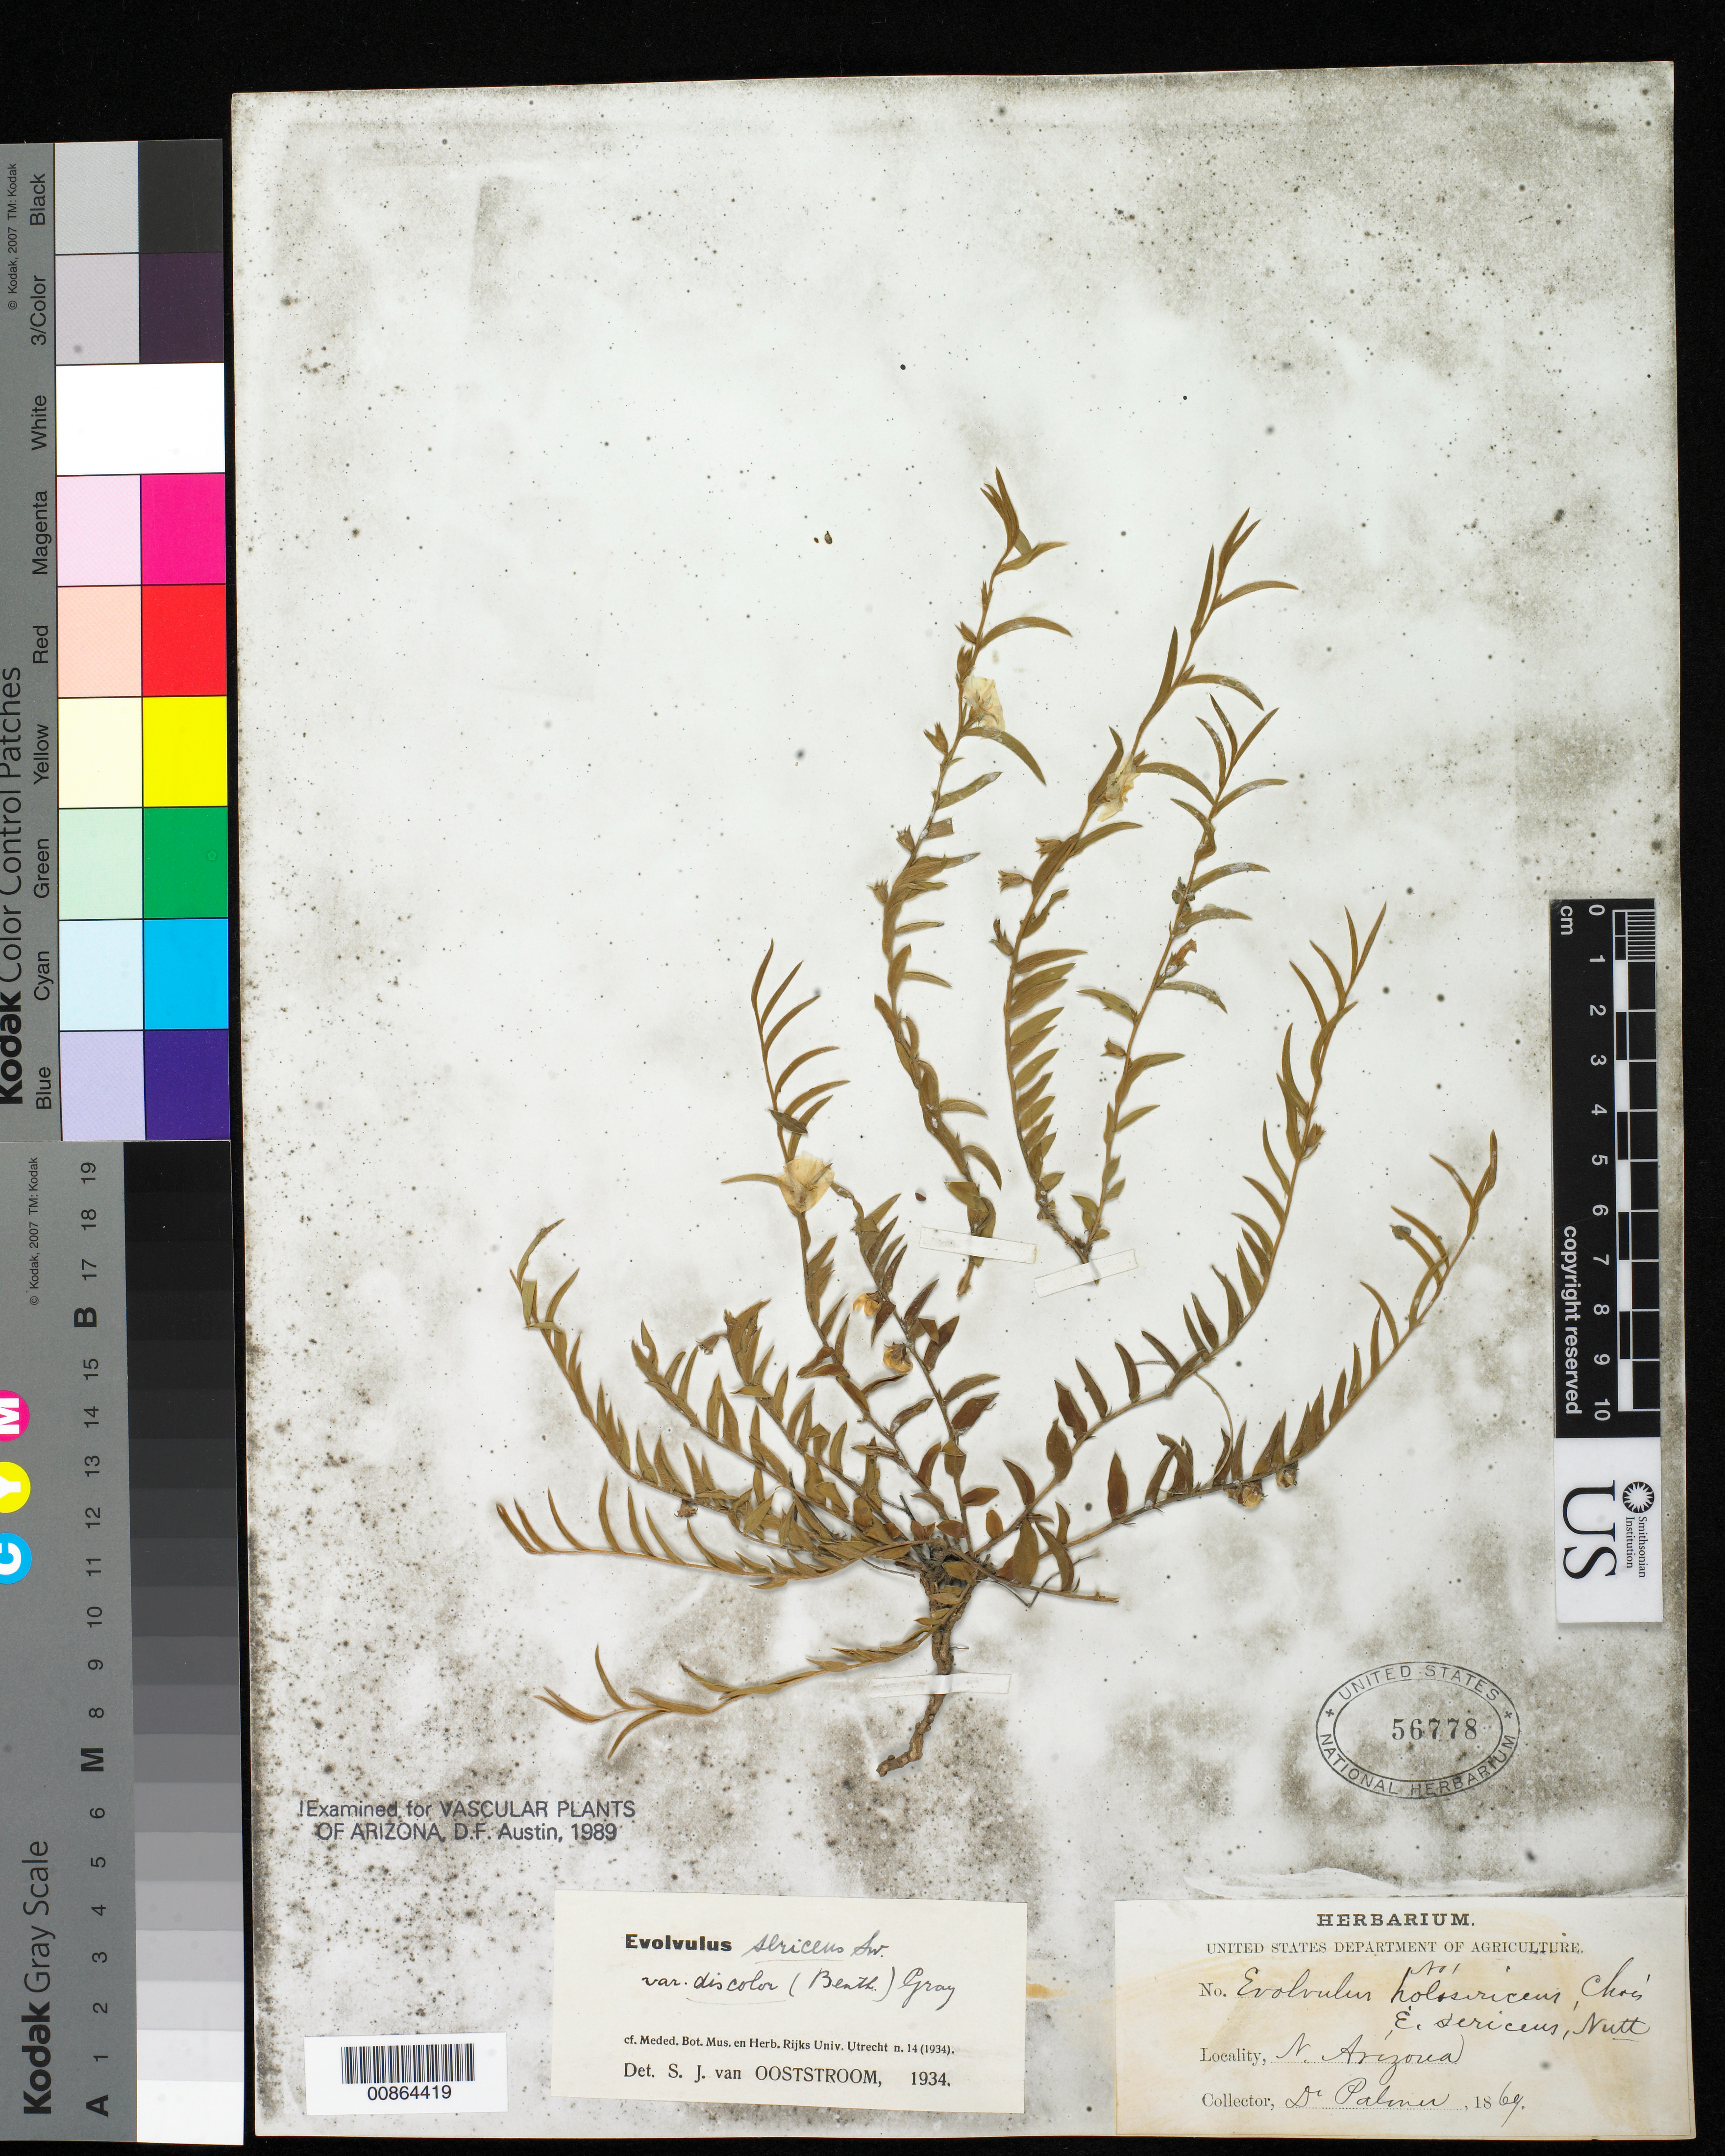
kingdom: Plantae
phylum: Tracheophyta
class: Magnoliopsida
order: Solanales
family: Convolvulaceae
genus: Evolvulus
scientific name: Evolvulus sericeus var. discolor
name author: (Benth.) A. Gray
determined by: Ooststroom, S. J. van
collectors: E. Palmer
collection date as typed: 1869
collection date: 1869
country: United States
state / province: Arizona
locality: N. Arizona.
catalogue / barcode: US 56778